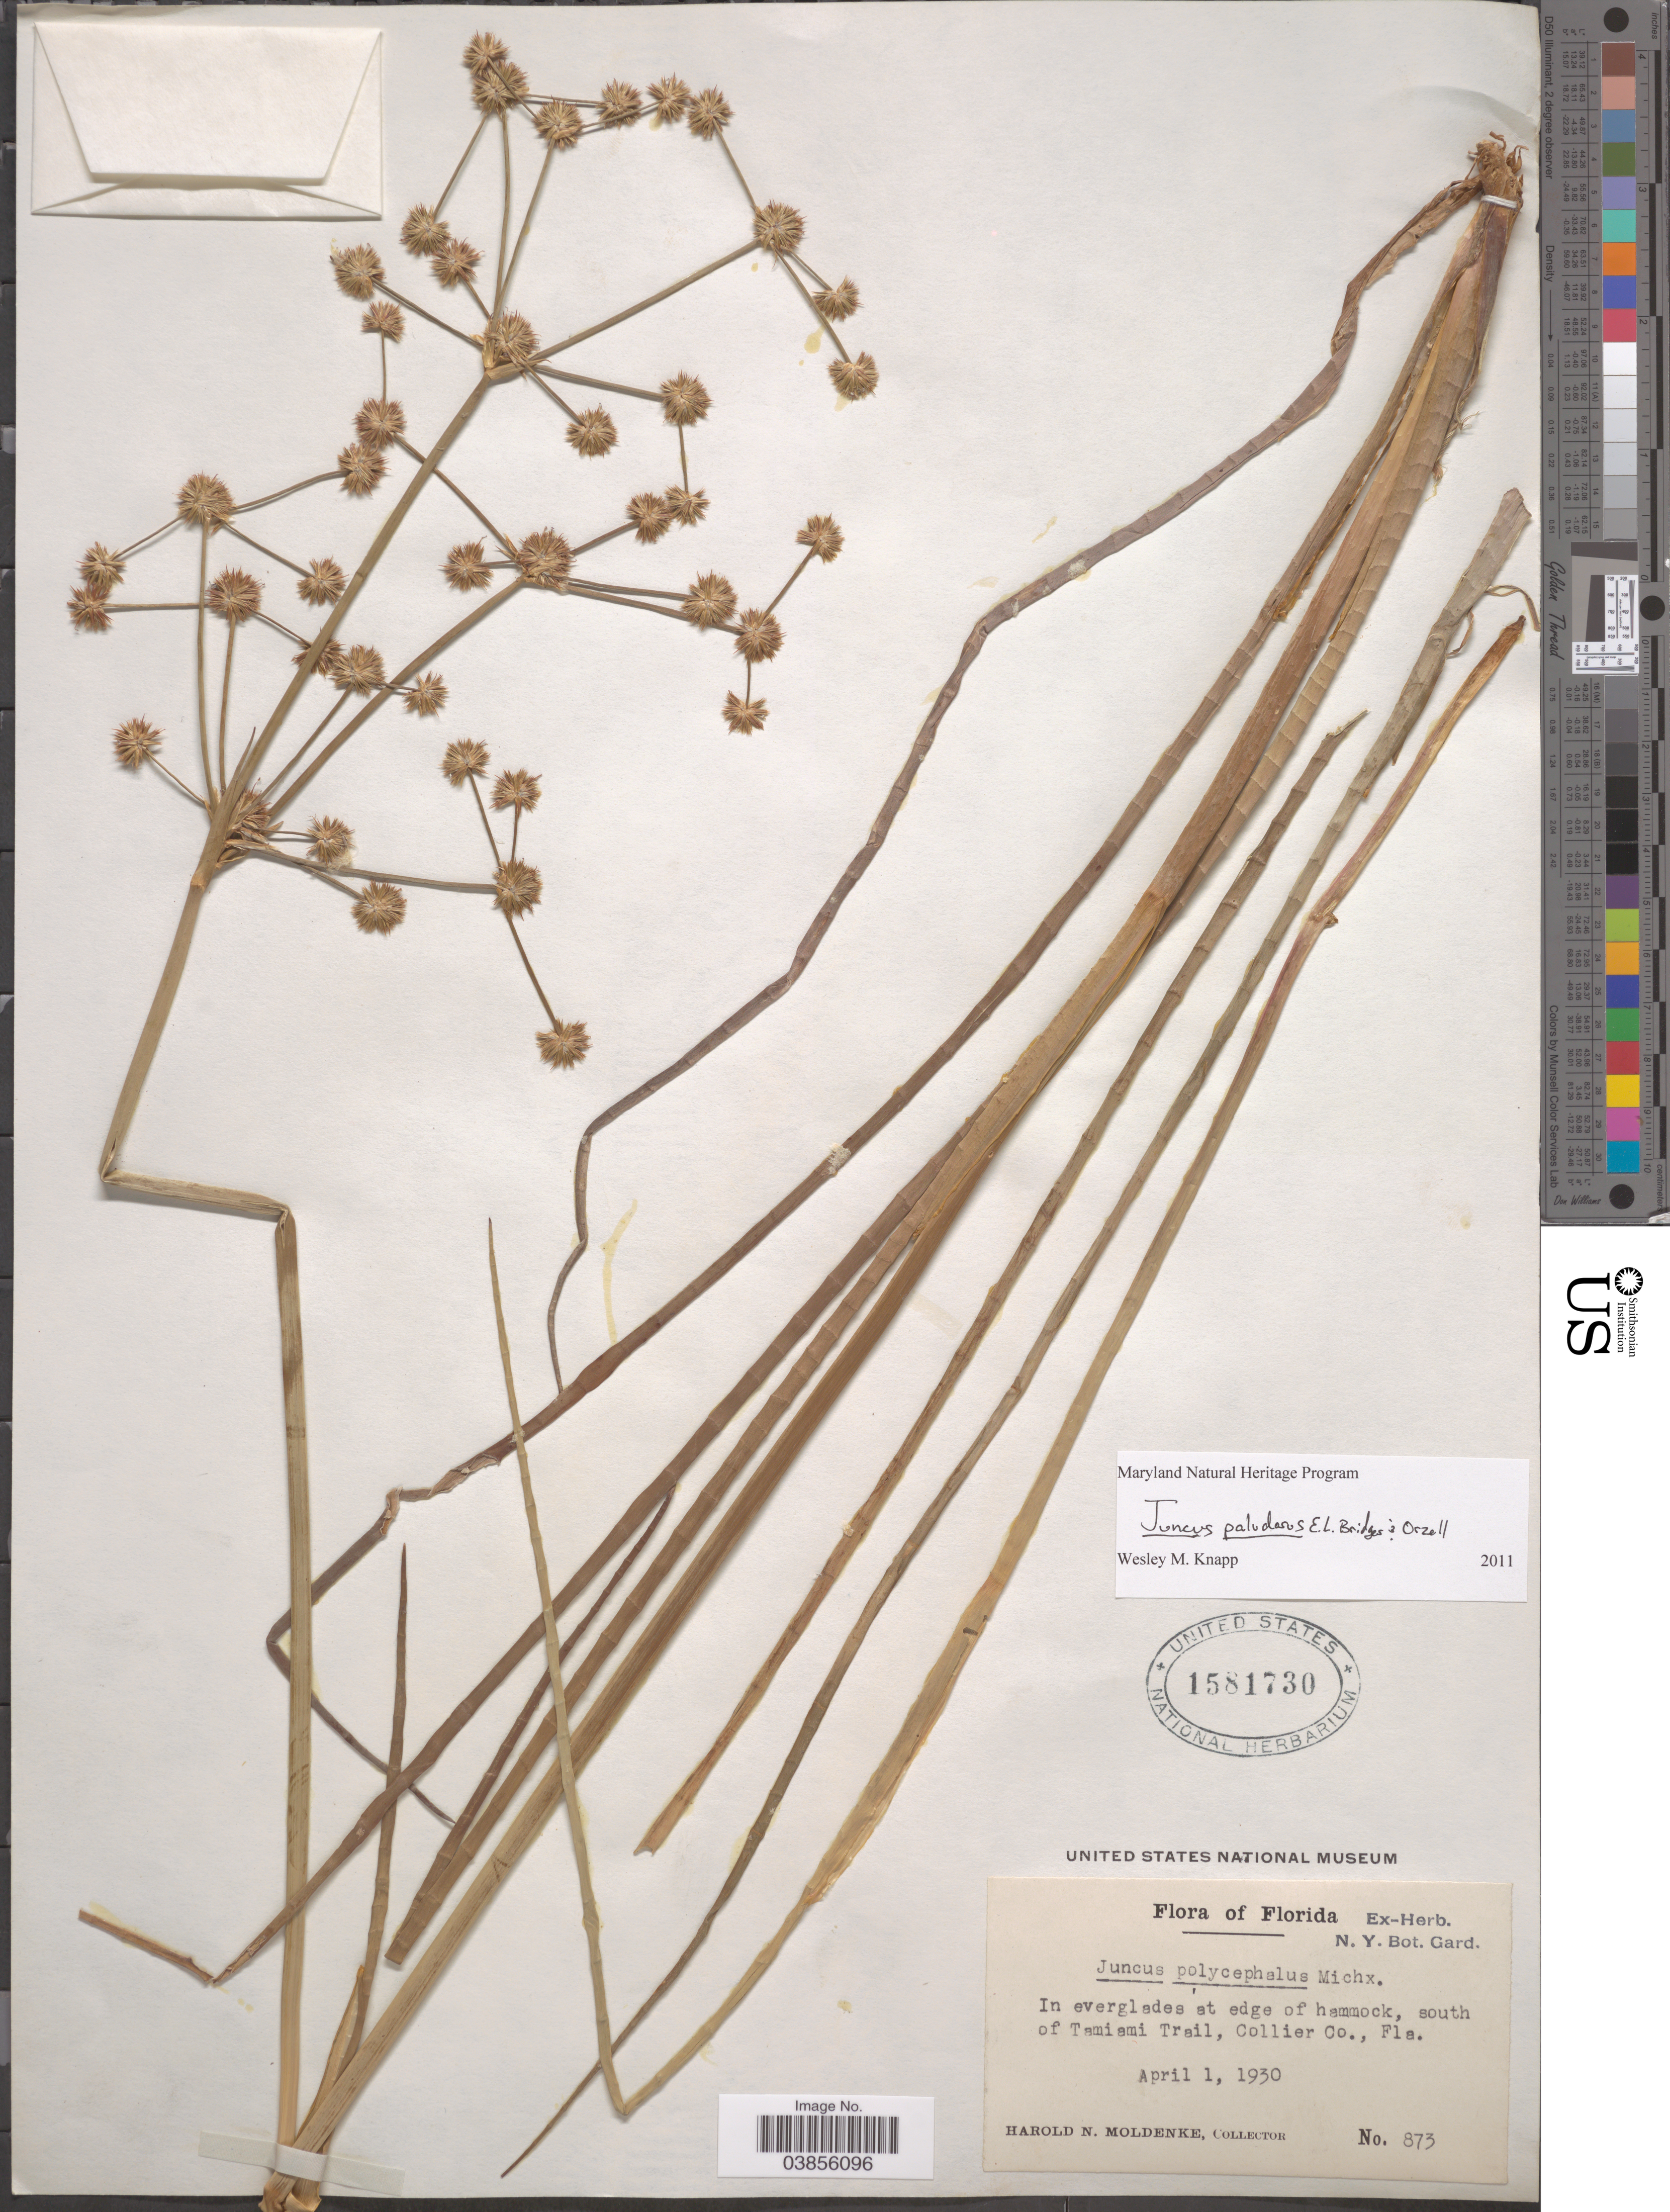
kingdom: Plantae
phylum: Tracheophyta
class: Liliopsida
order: Poales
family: Juncaceae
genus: Juncus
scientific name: Juncus paludosus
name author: E.L. Bridges & Orzell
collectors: H. N. Moldenke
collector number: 873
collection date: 1930-04-01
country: United States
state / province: Florida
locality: In everglades at edge of hammock, south of Tamiami Trail, Colier Co.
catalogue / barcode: US 1581730